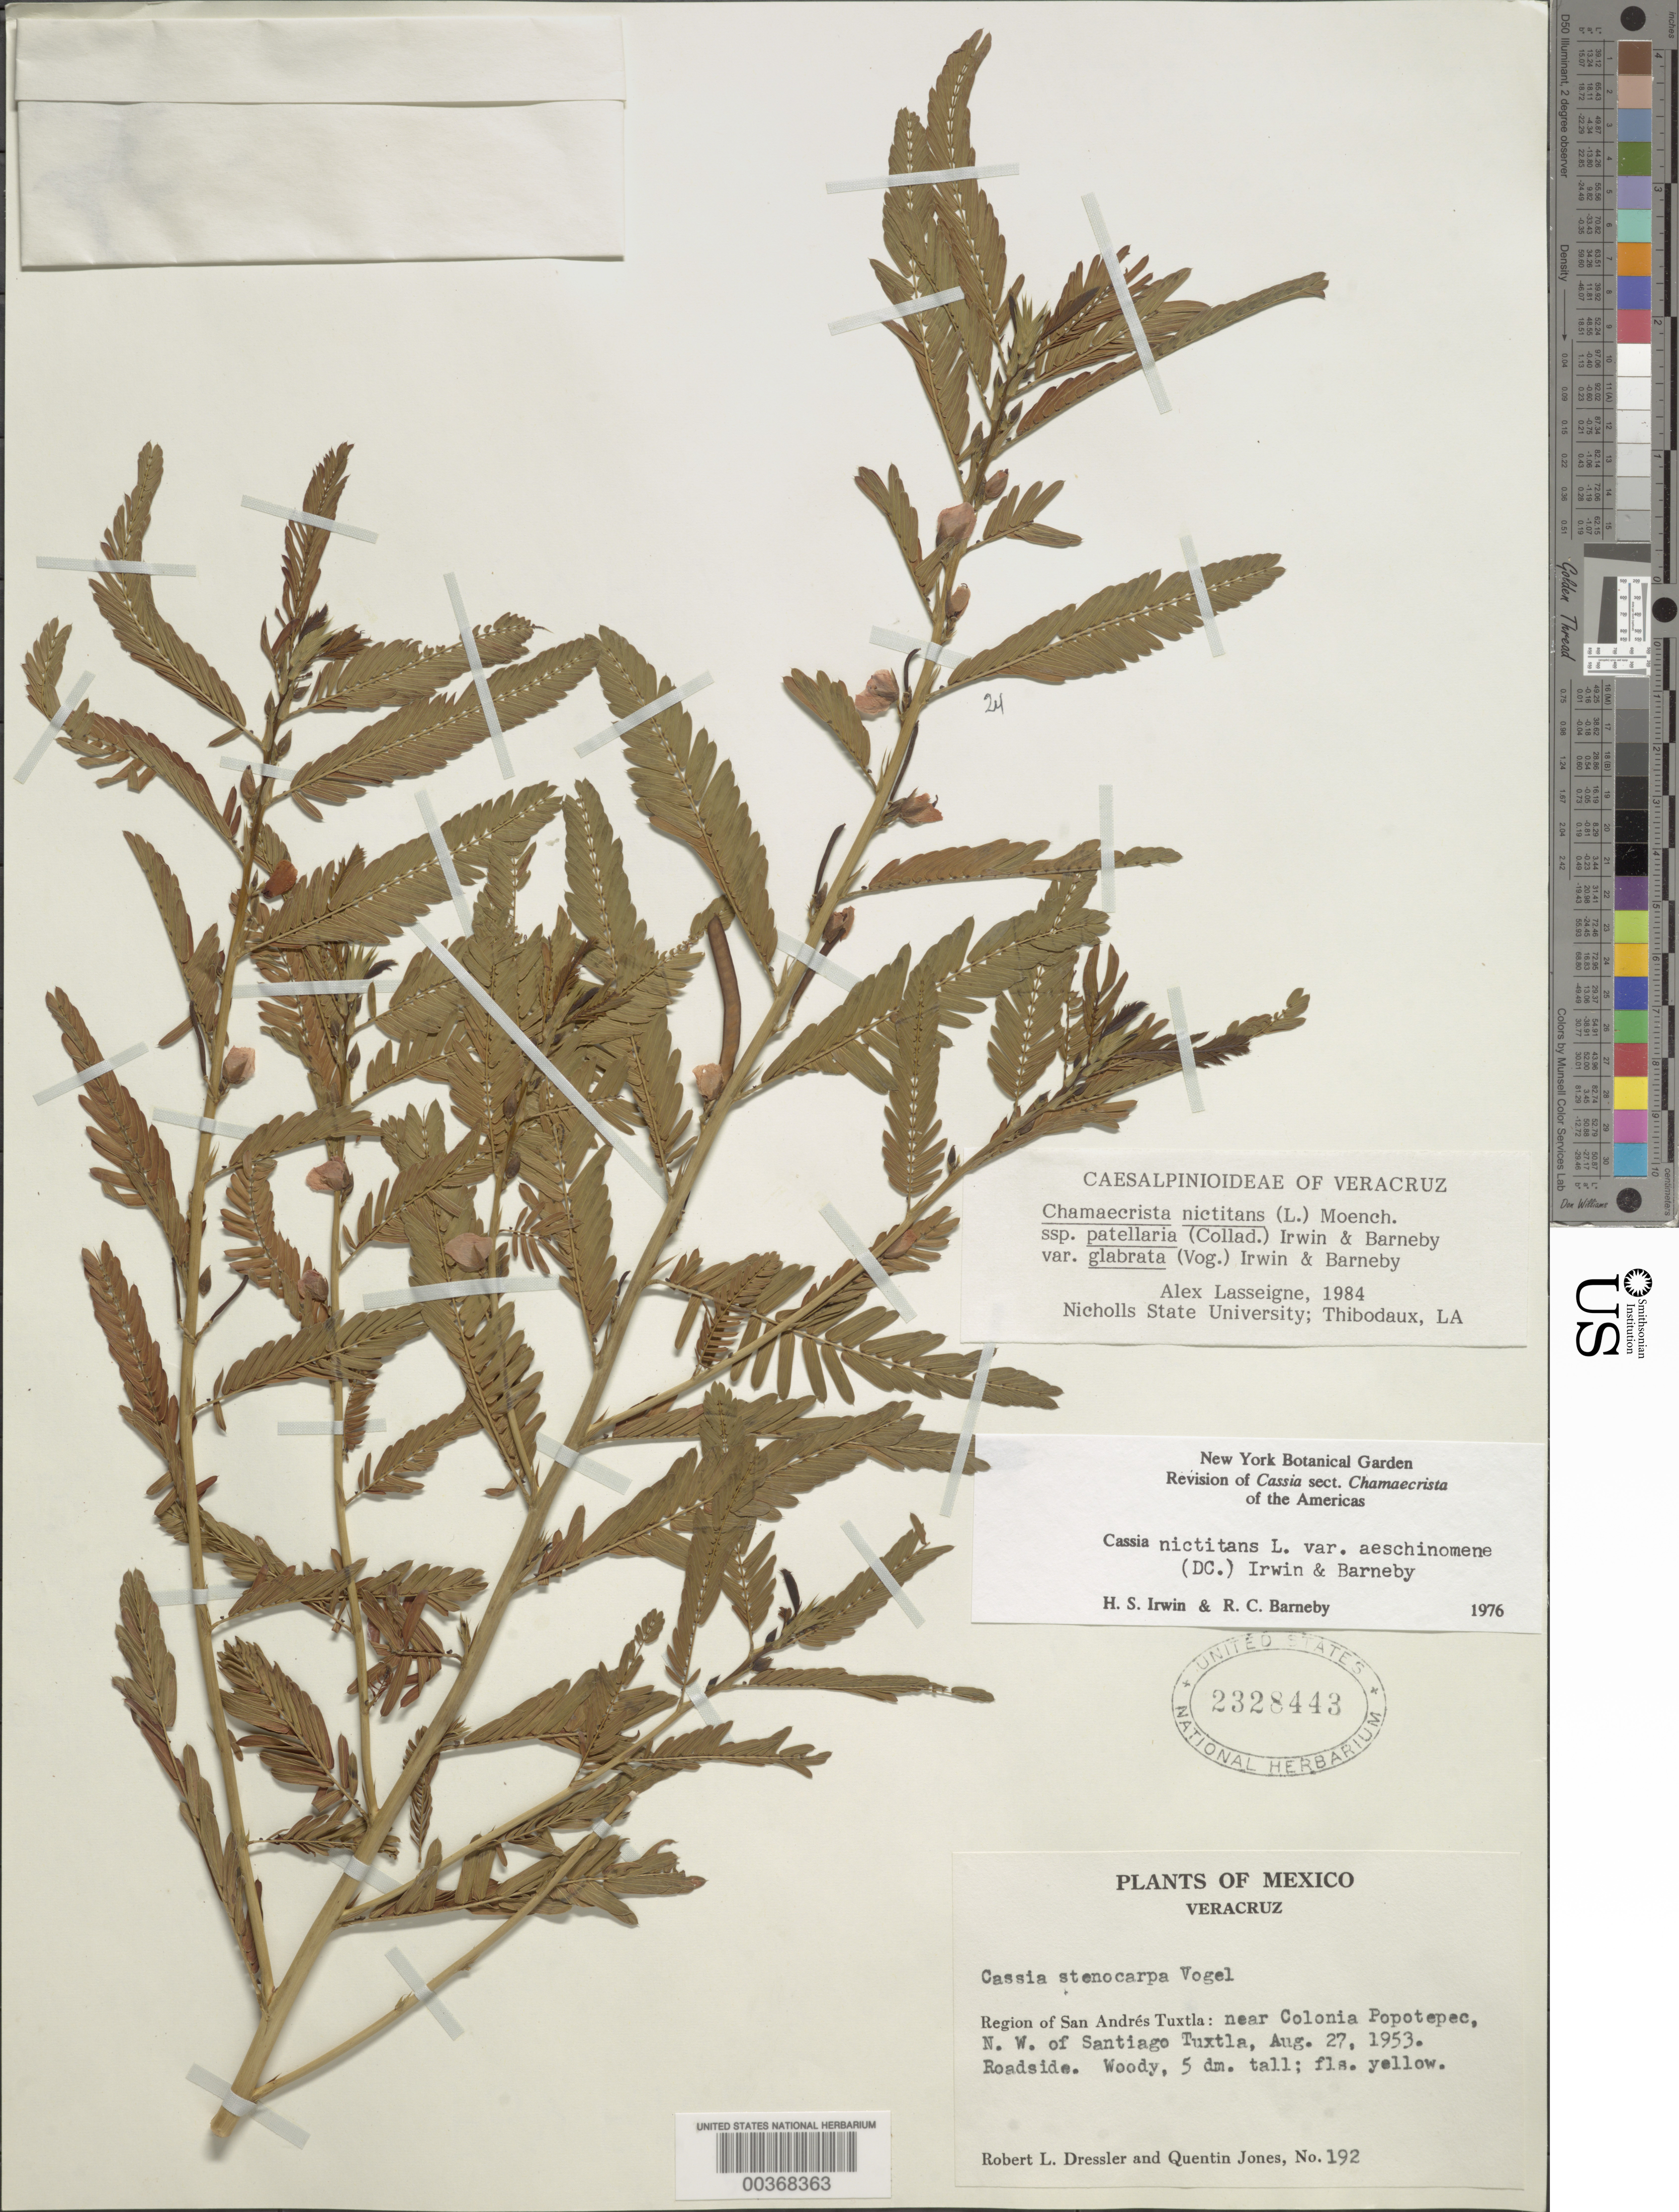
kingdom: Plantae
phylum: Tracheophyta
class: Magnoliopsida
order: Fabales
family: Fabaceae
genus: Chamaecrista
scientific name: Chamaecrista nictitans var. glabrata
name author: (Vogel) H.S. Irwin & Barneby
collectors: R. Dressler & Q. Jones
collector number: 192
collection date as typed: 27 Aug 1953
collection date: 1953-08-27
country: Mexico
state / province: Veracruz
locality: Region of San Andres Tuxtla, near colonia popotepec, NW of santiago Tuxtla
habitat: Roadside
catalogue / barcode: US 2328443